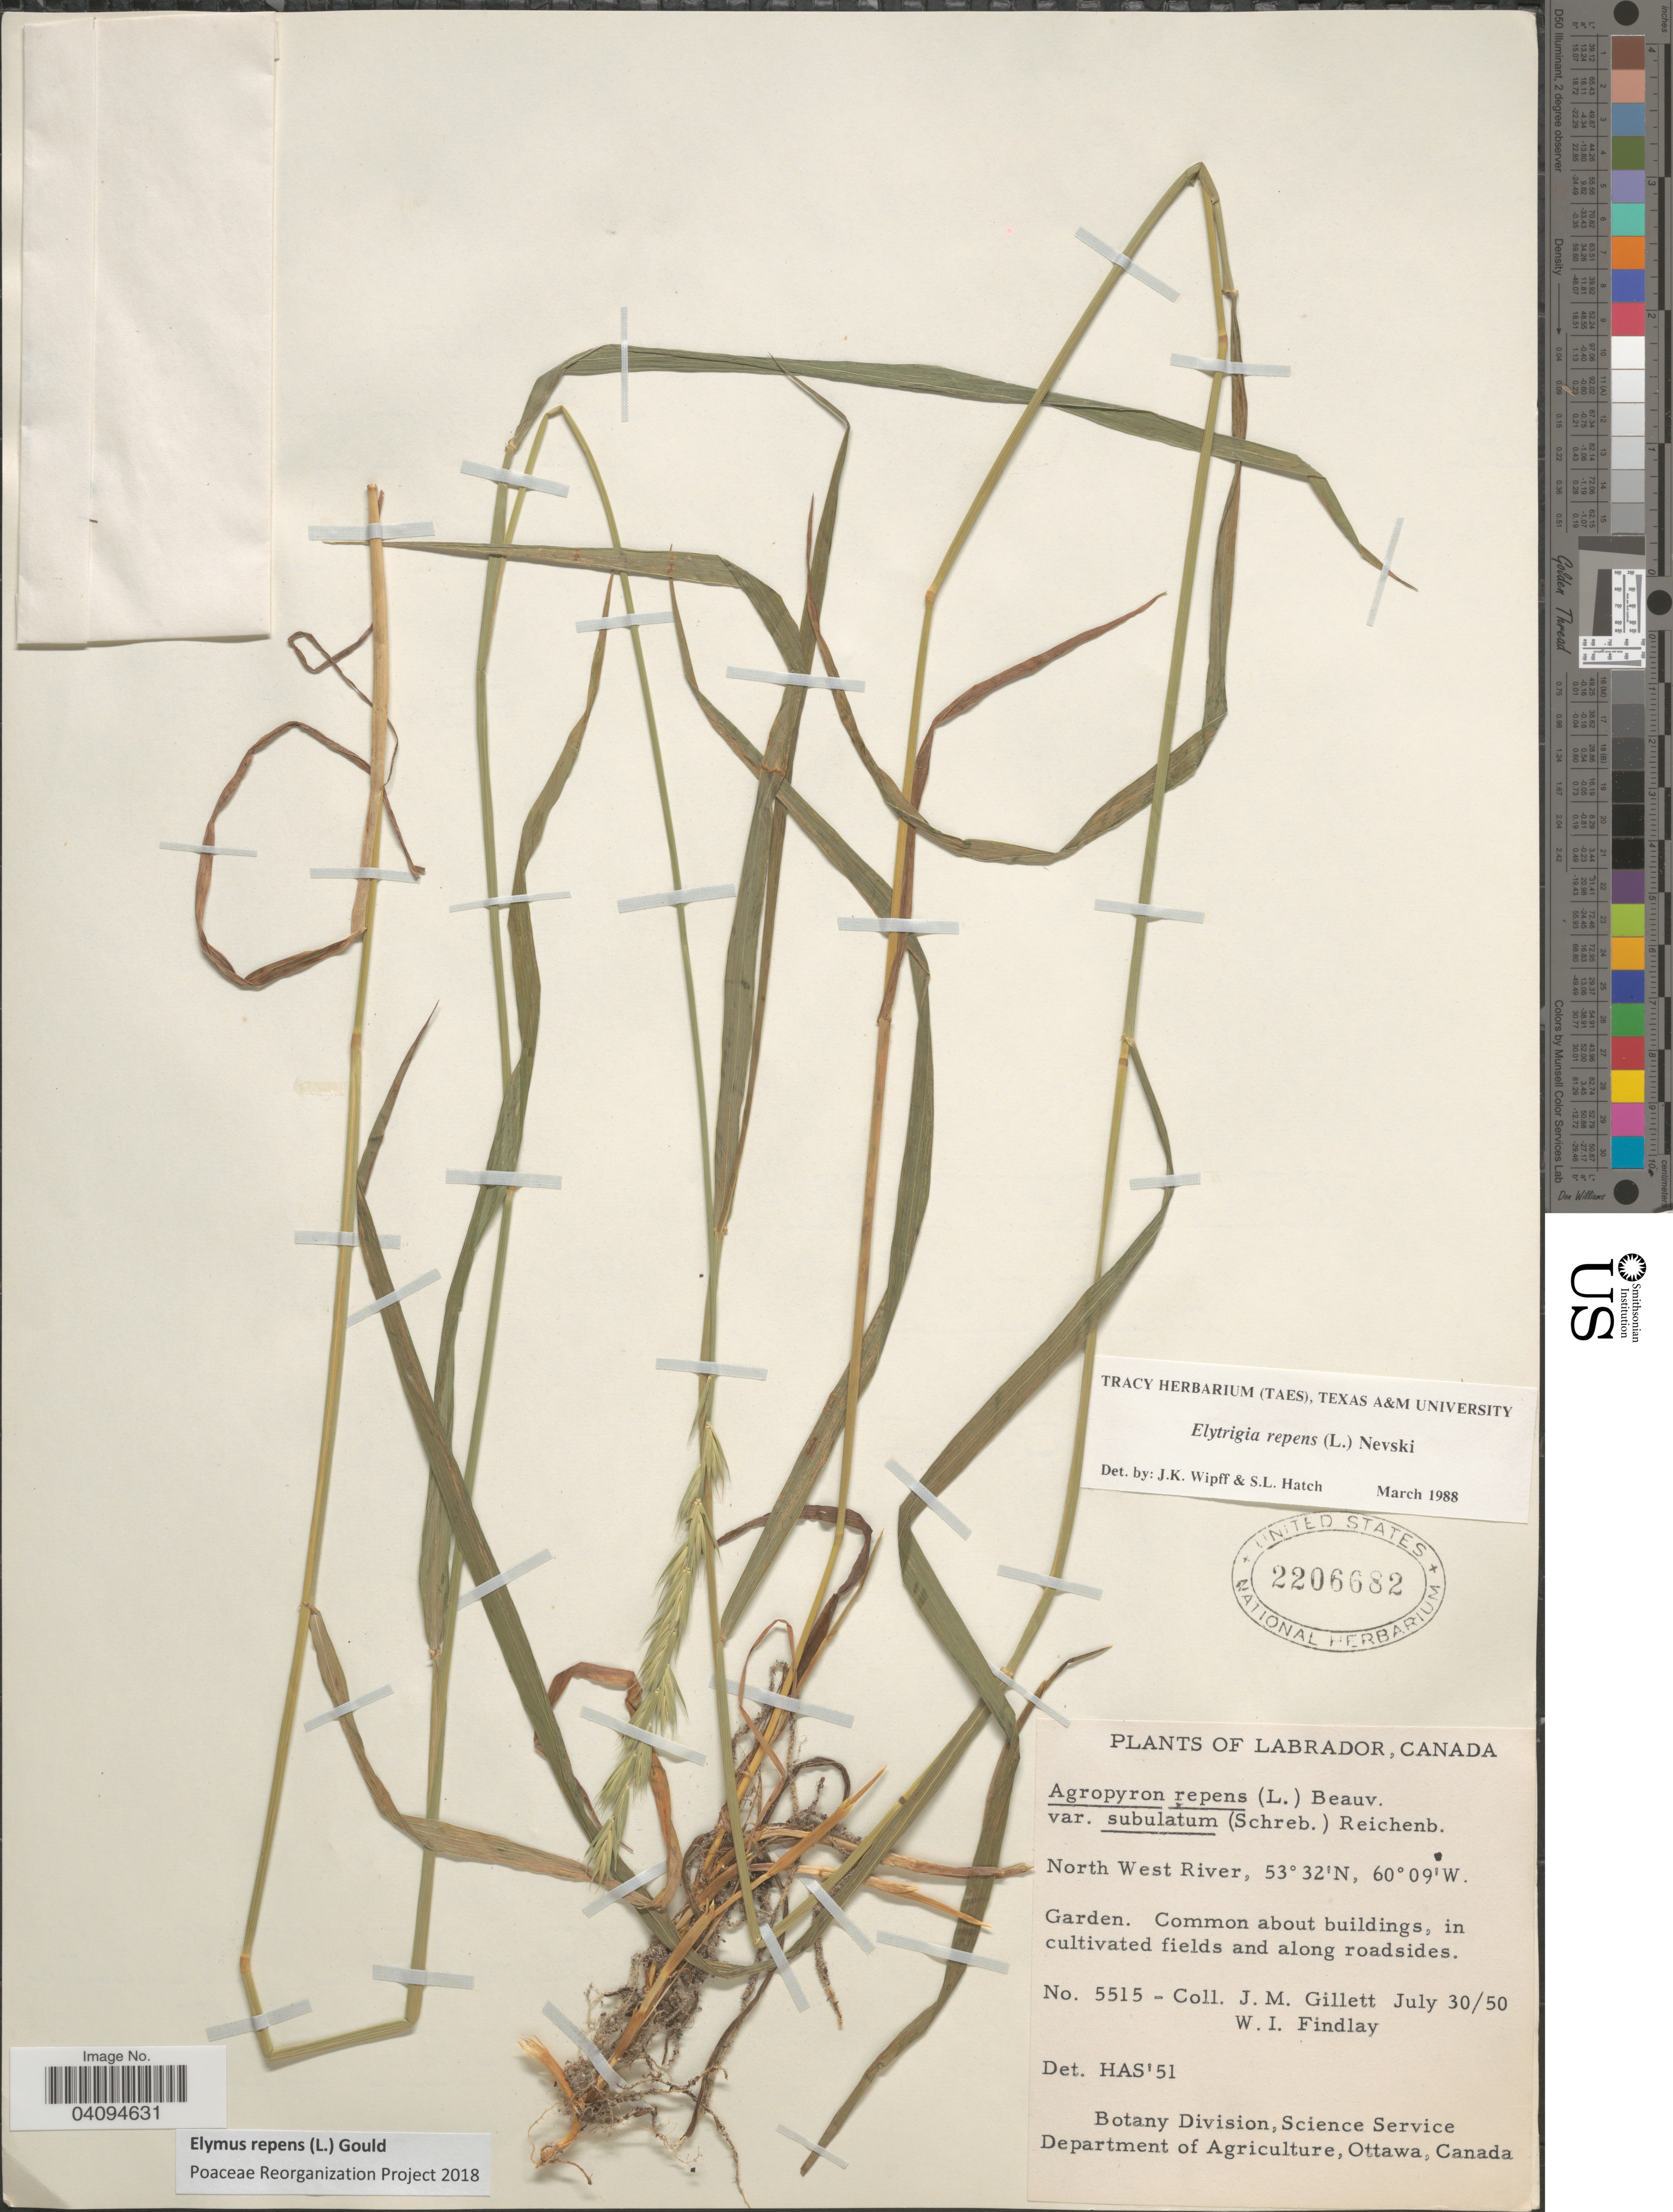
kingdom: Plantae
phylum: Tracheophyta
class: Liliopsida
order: Poales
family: Poaceae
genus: Elymus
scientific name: Elymus repens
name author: (L.) Gould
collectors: J. M. Gillett & W. Findlay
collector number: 5515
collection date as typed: Transcribed d/m/y: 30/7/50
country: Canada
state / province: Newfoundland and Labrador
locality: Labrador. North West River. Garden. Common about buildings, in cultivated fields and along roadsides.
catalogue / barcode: US 2206682